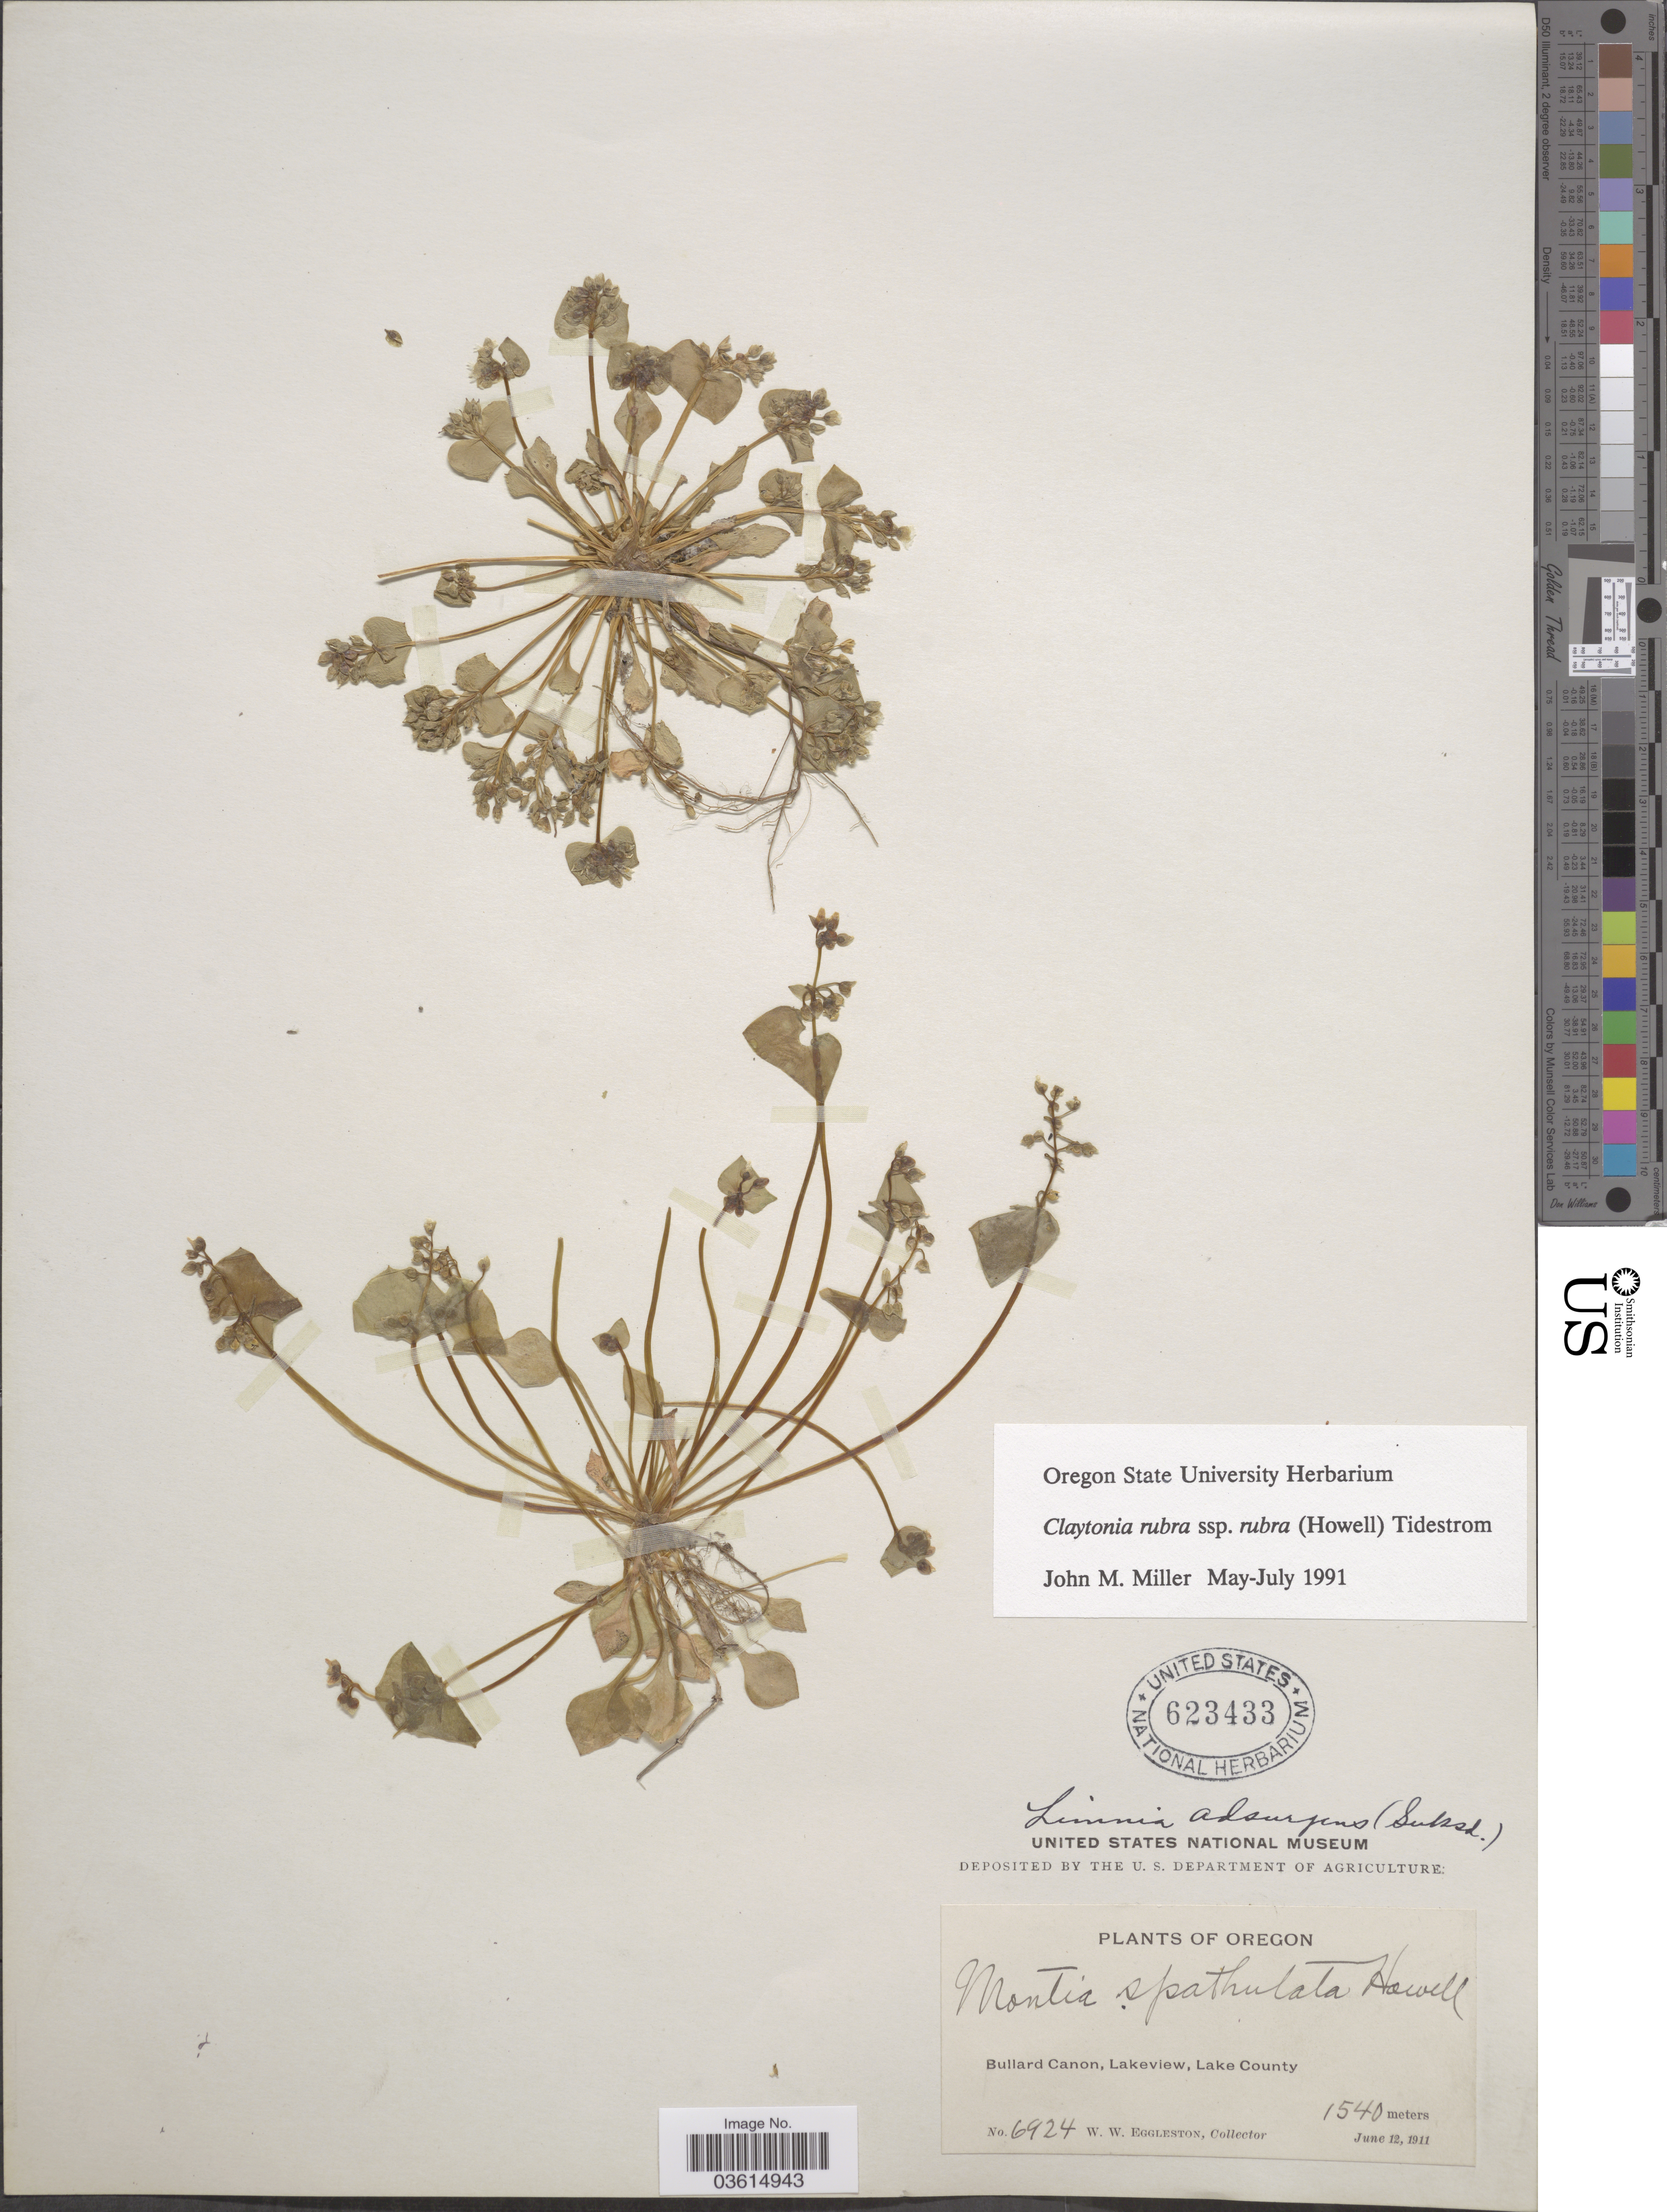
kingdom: Plantae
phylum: Tracheophyta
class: Magnoliopsida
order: Caryophyllales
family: Montiaceae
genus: Claytonia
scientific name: Claytonia rubra subsp. rubra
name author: (Howell) Tidestr.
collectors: W. W. Eggleston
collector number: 6924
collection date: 1911-06-12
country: United States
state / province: Oregon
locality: Bullard Canon, Lakeview, Lake County.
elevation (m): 1540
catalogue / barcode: US 623433